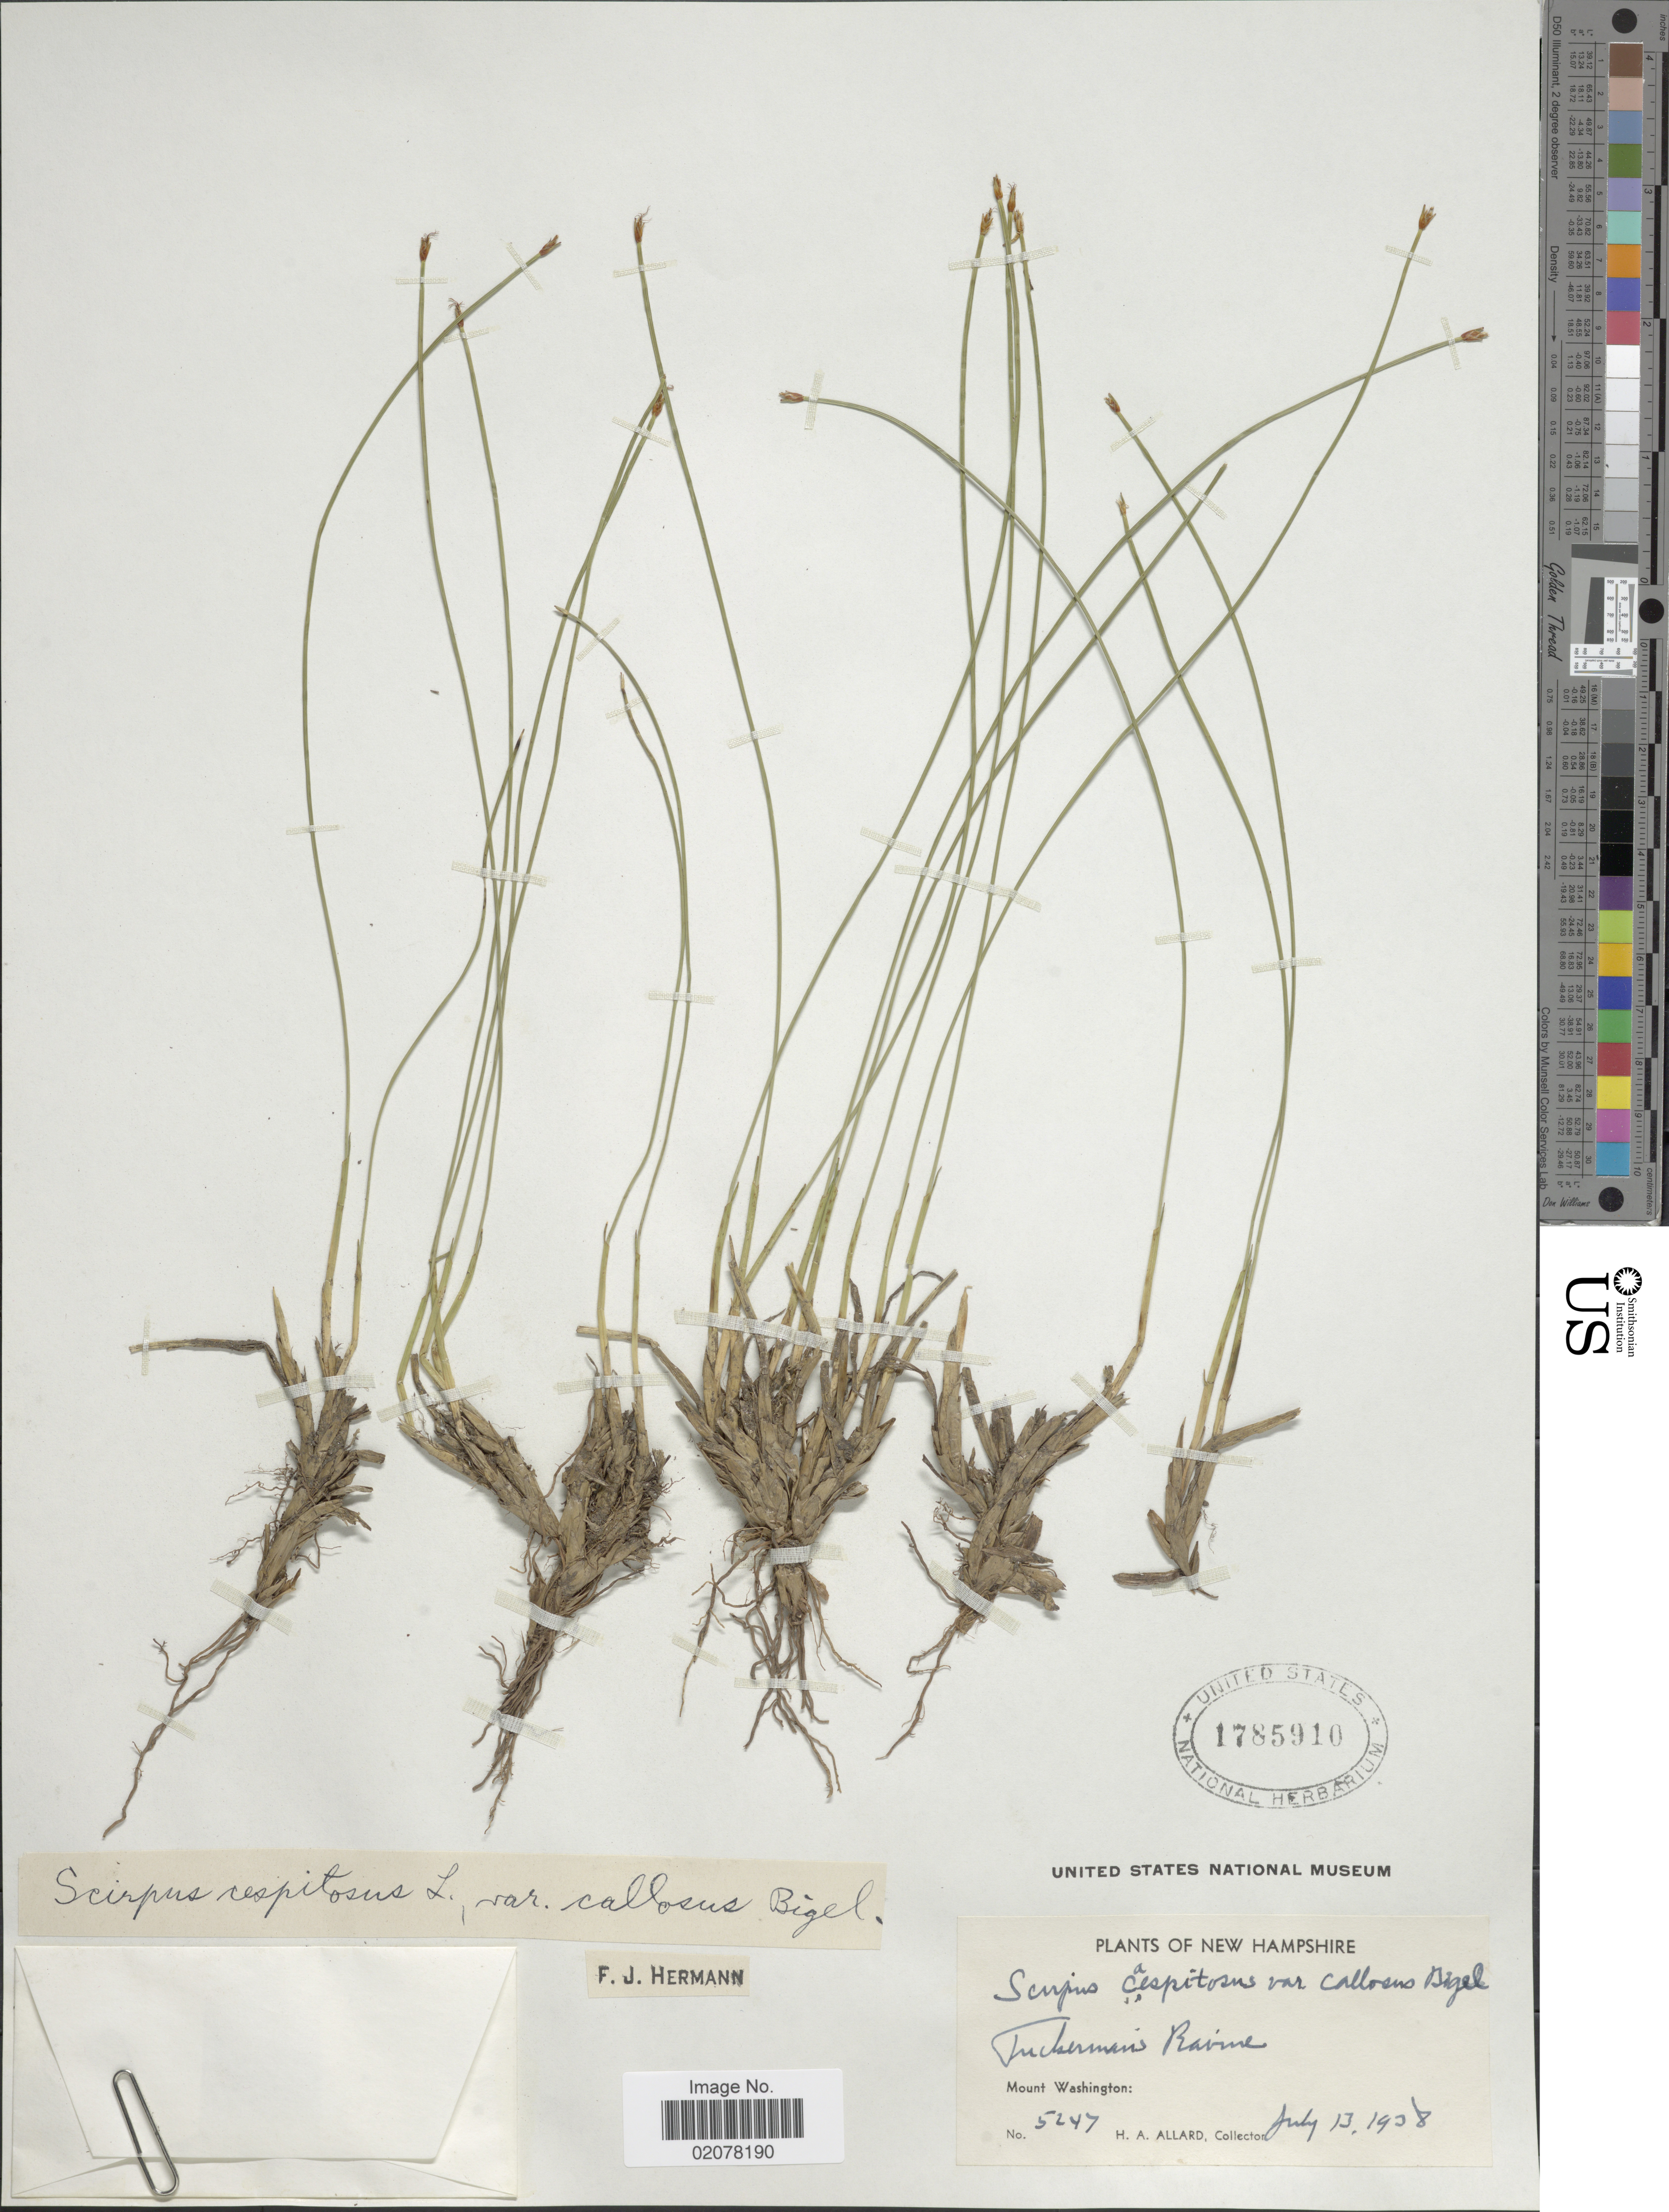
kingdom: Plantae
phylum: Tracheophyta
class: Liliopsida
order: Poales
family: Cyperaceae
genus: Trichophorum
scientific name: Trichophorum cespitosum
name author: (L.) Hartm.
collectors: H. A. Allard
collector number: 5247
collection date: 1938-07-13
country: United States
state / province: New Hampshire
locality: Tuckerman's Ravine, Mount Washington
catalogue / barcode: US 1785910